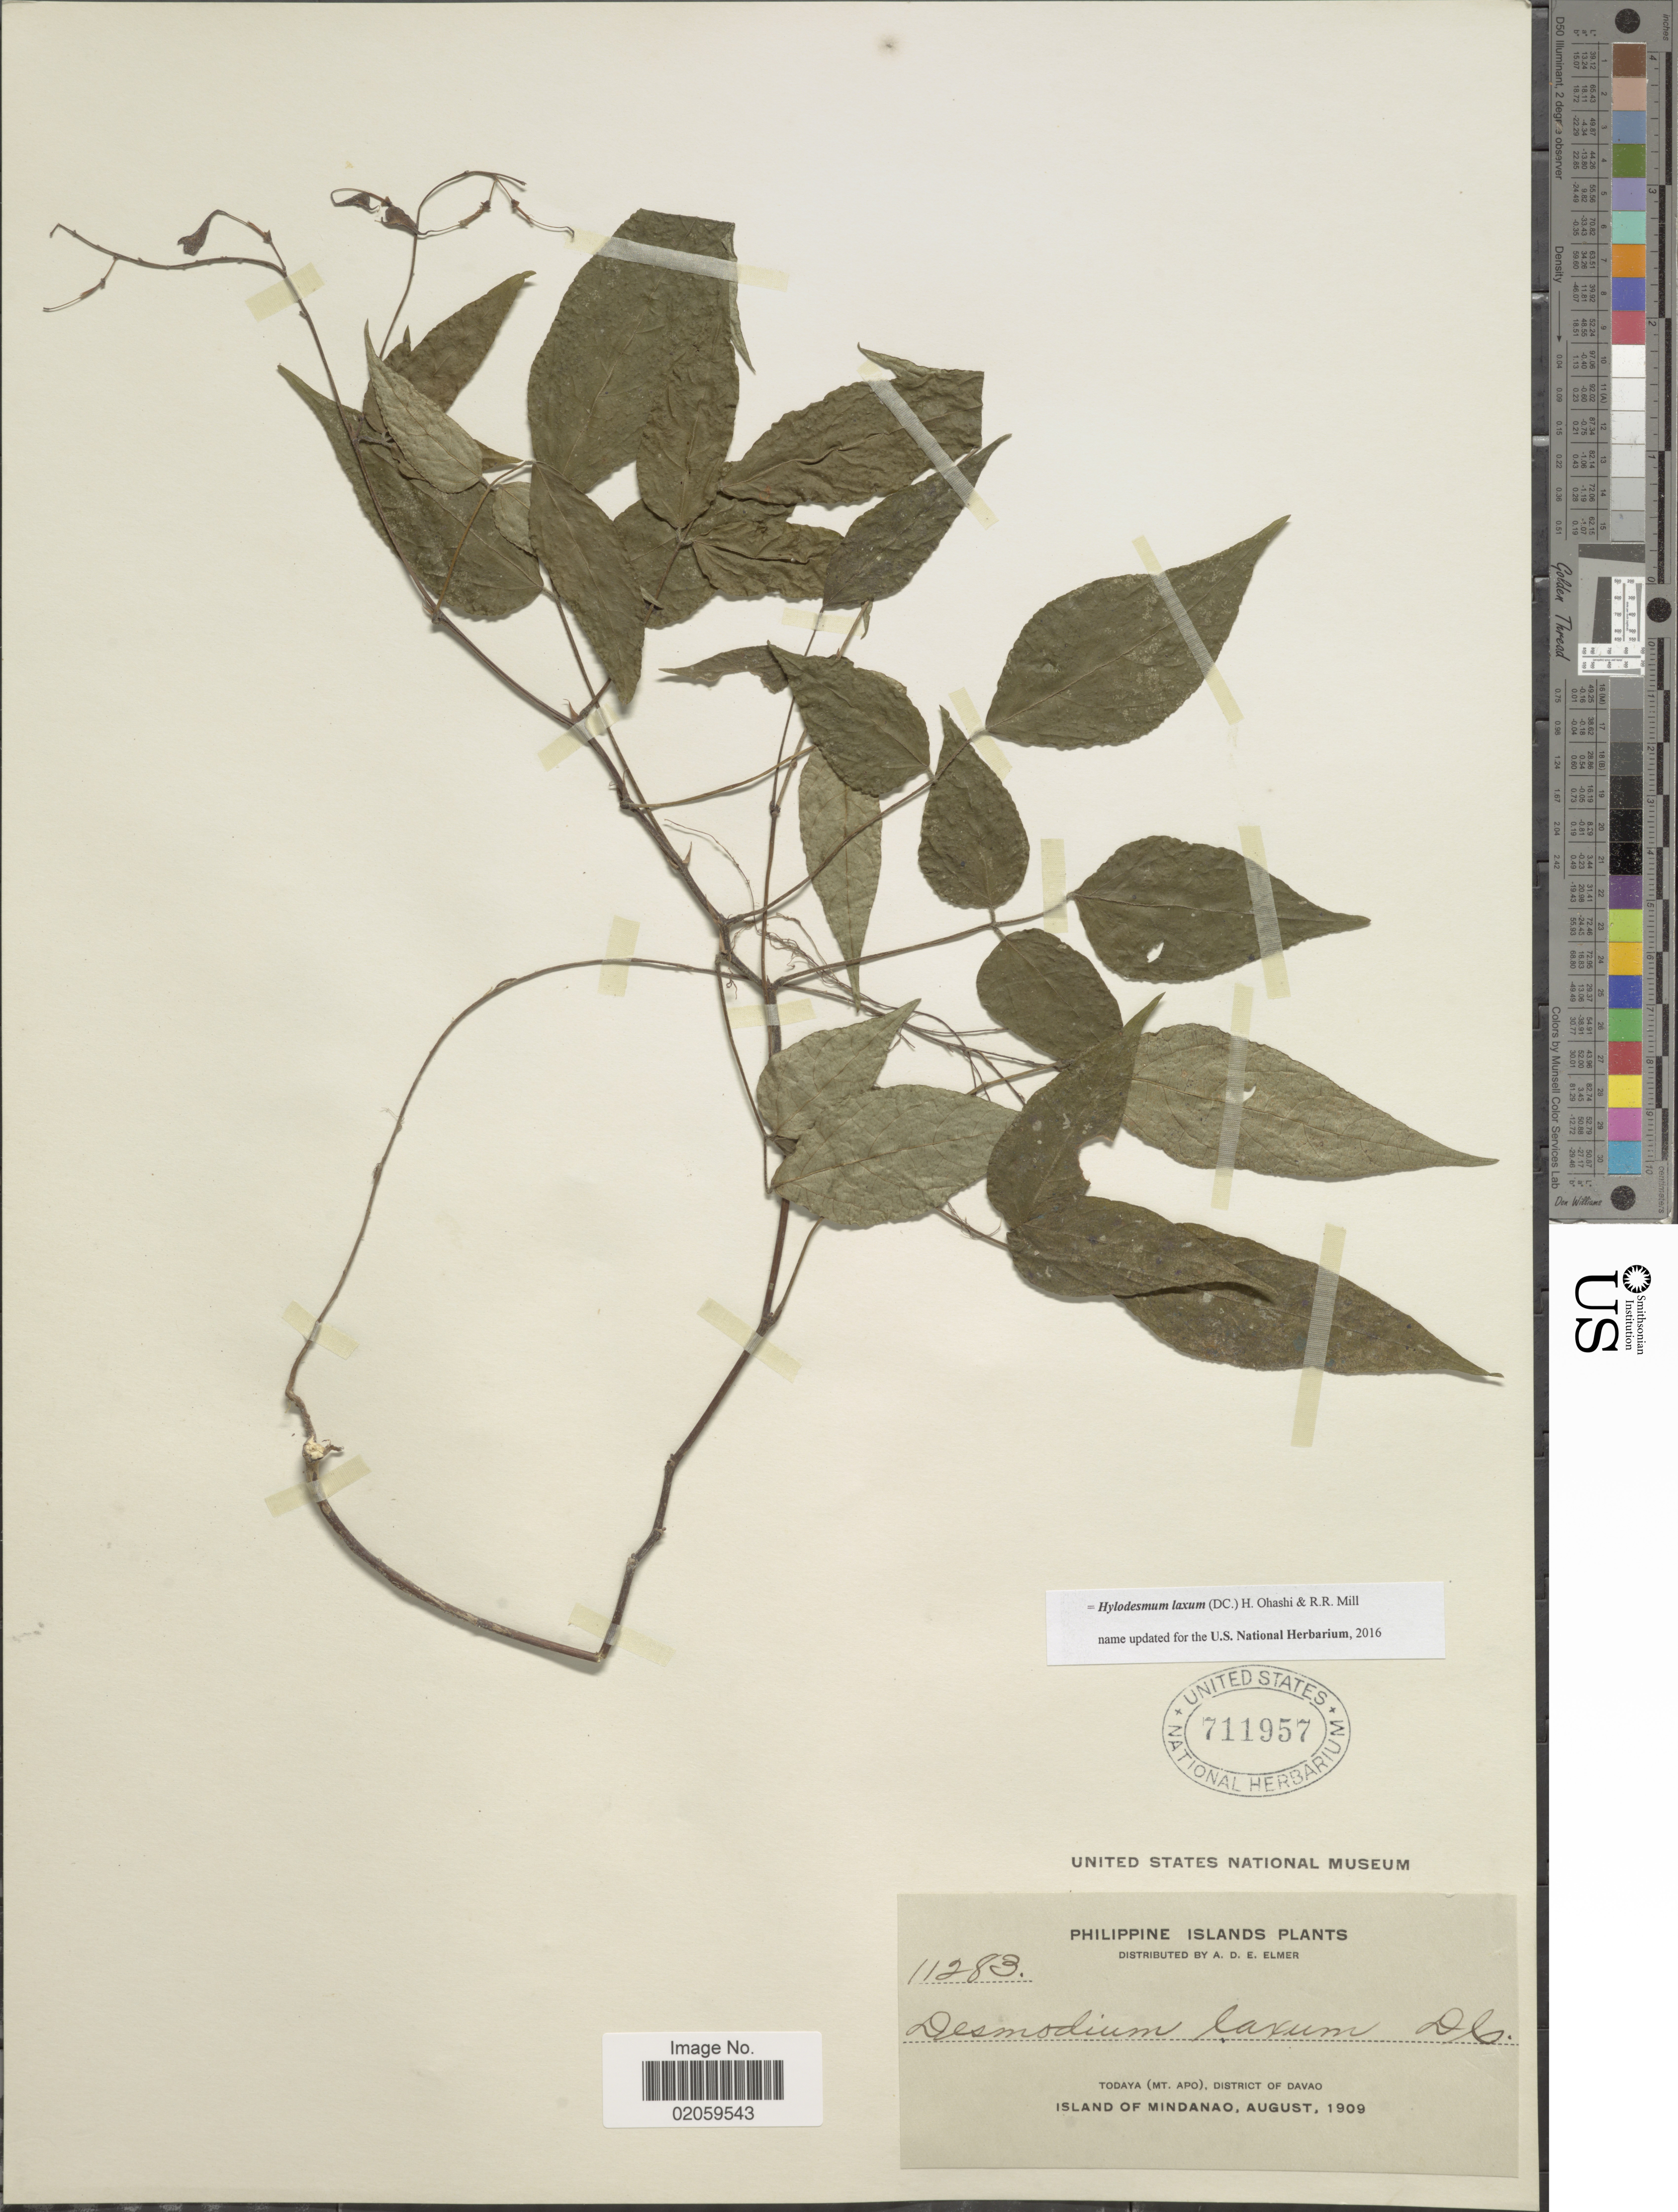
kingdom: Plantae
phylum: Tracheophyta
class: Magnoliopsida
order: Fabales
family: Fabaceae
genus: Hylodesmum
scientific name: Hylodesmum laxum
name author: (DC.) H. Ohashi & R.R. Mill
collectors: A. D. E. Elmer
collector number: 11283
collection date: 1909-08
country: Philippines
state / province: Davao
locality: Philippine Islands, Todaya (Mt. Apo), Island of Mindanao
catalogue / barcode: US 711957